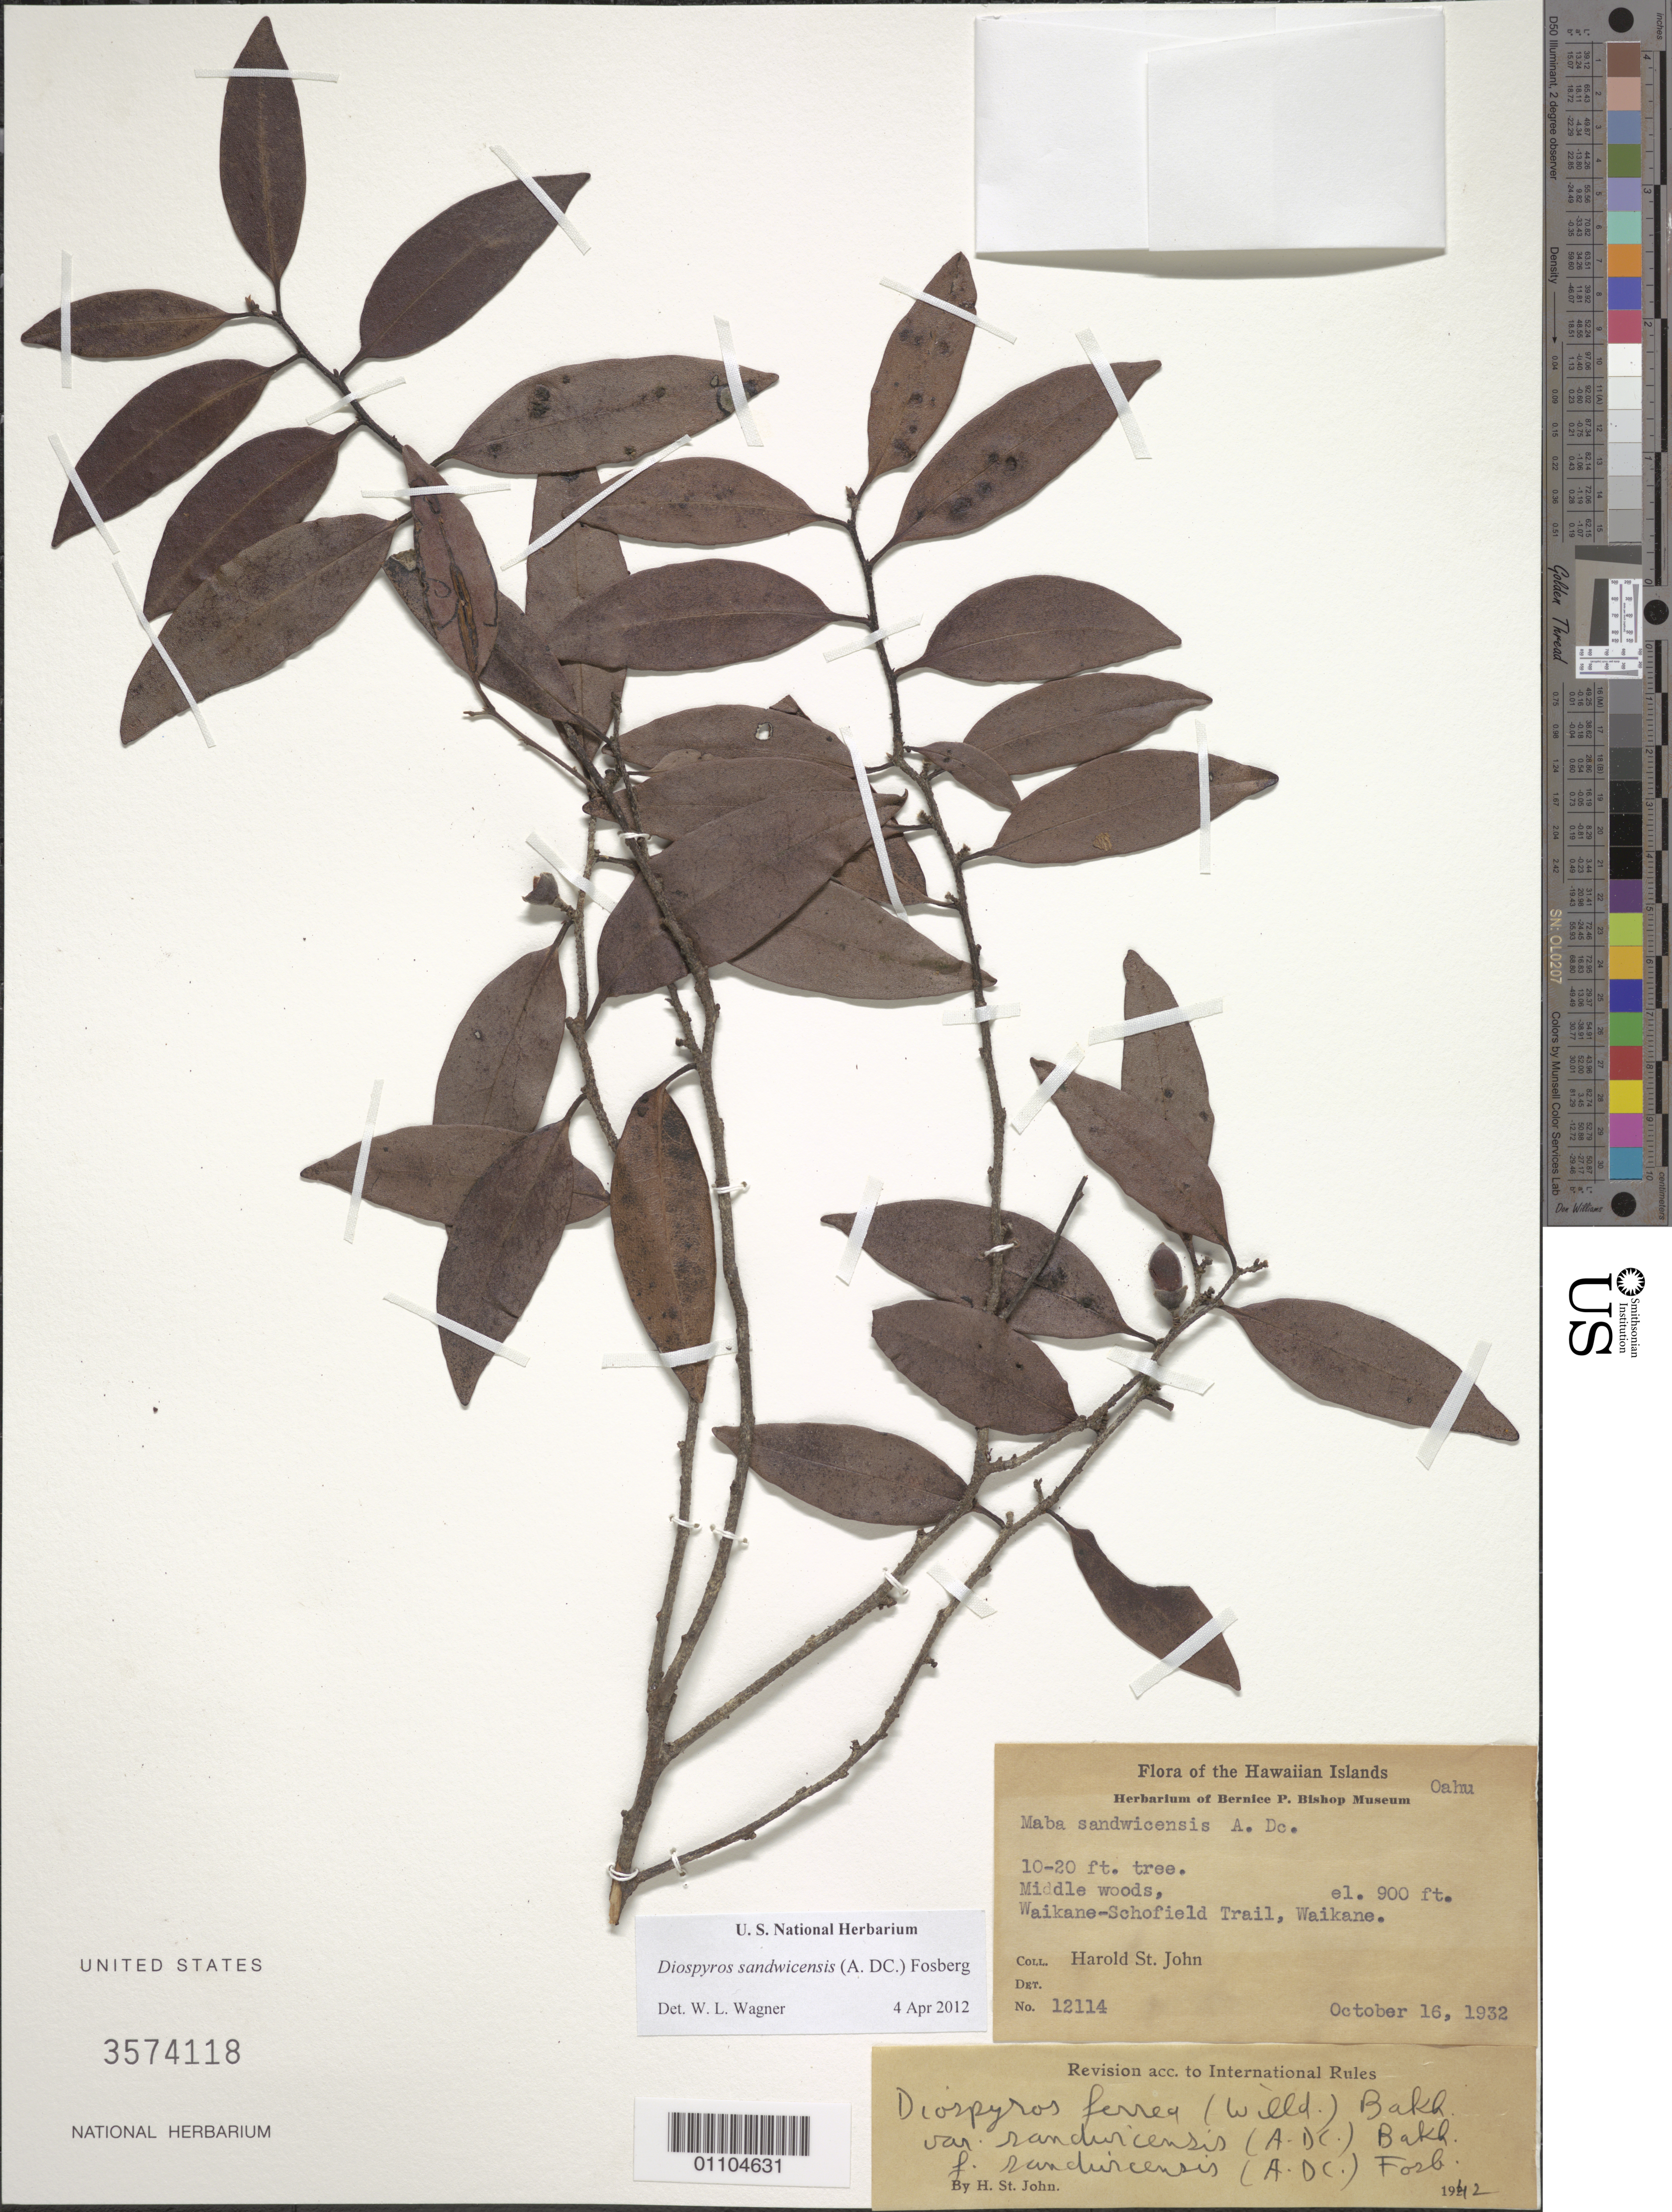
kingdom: Plantae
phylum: Tracheophyta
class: Magnoliopsida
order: Ericales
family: Ebenaceae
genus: Diospyros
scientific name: Diospyros sandwicensis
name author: (A. DC.) Fosberg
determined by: Wagner, W. L., (BOT), Smithsonian Institution - National Museum of Natural History (UNITED STATES)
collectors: H. St. John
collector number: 12114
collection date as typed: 16 Oct 1932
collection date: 1932-10-16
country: United States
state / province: Hawaii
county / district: Honolulu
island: Oahu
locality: Waikane-Schofield Trail, Waikane.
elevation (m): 274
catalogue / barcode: US 3574118